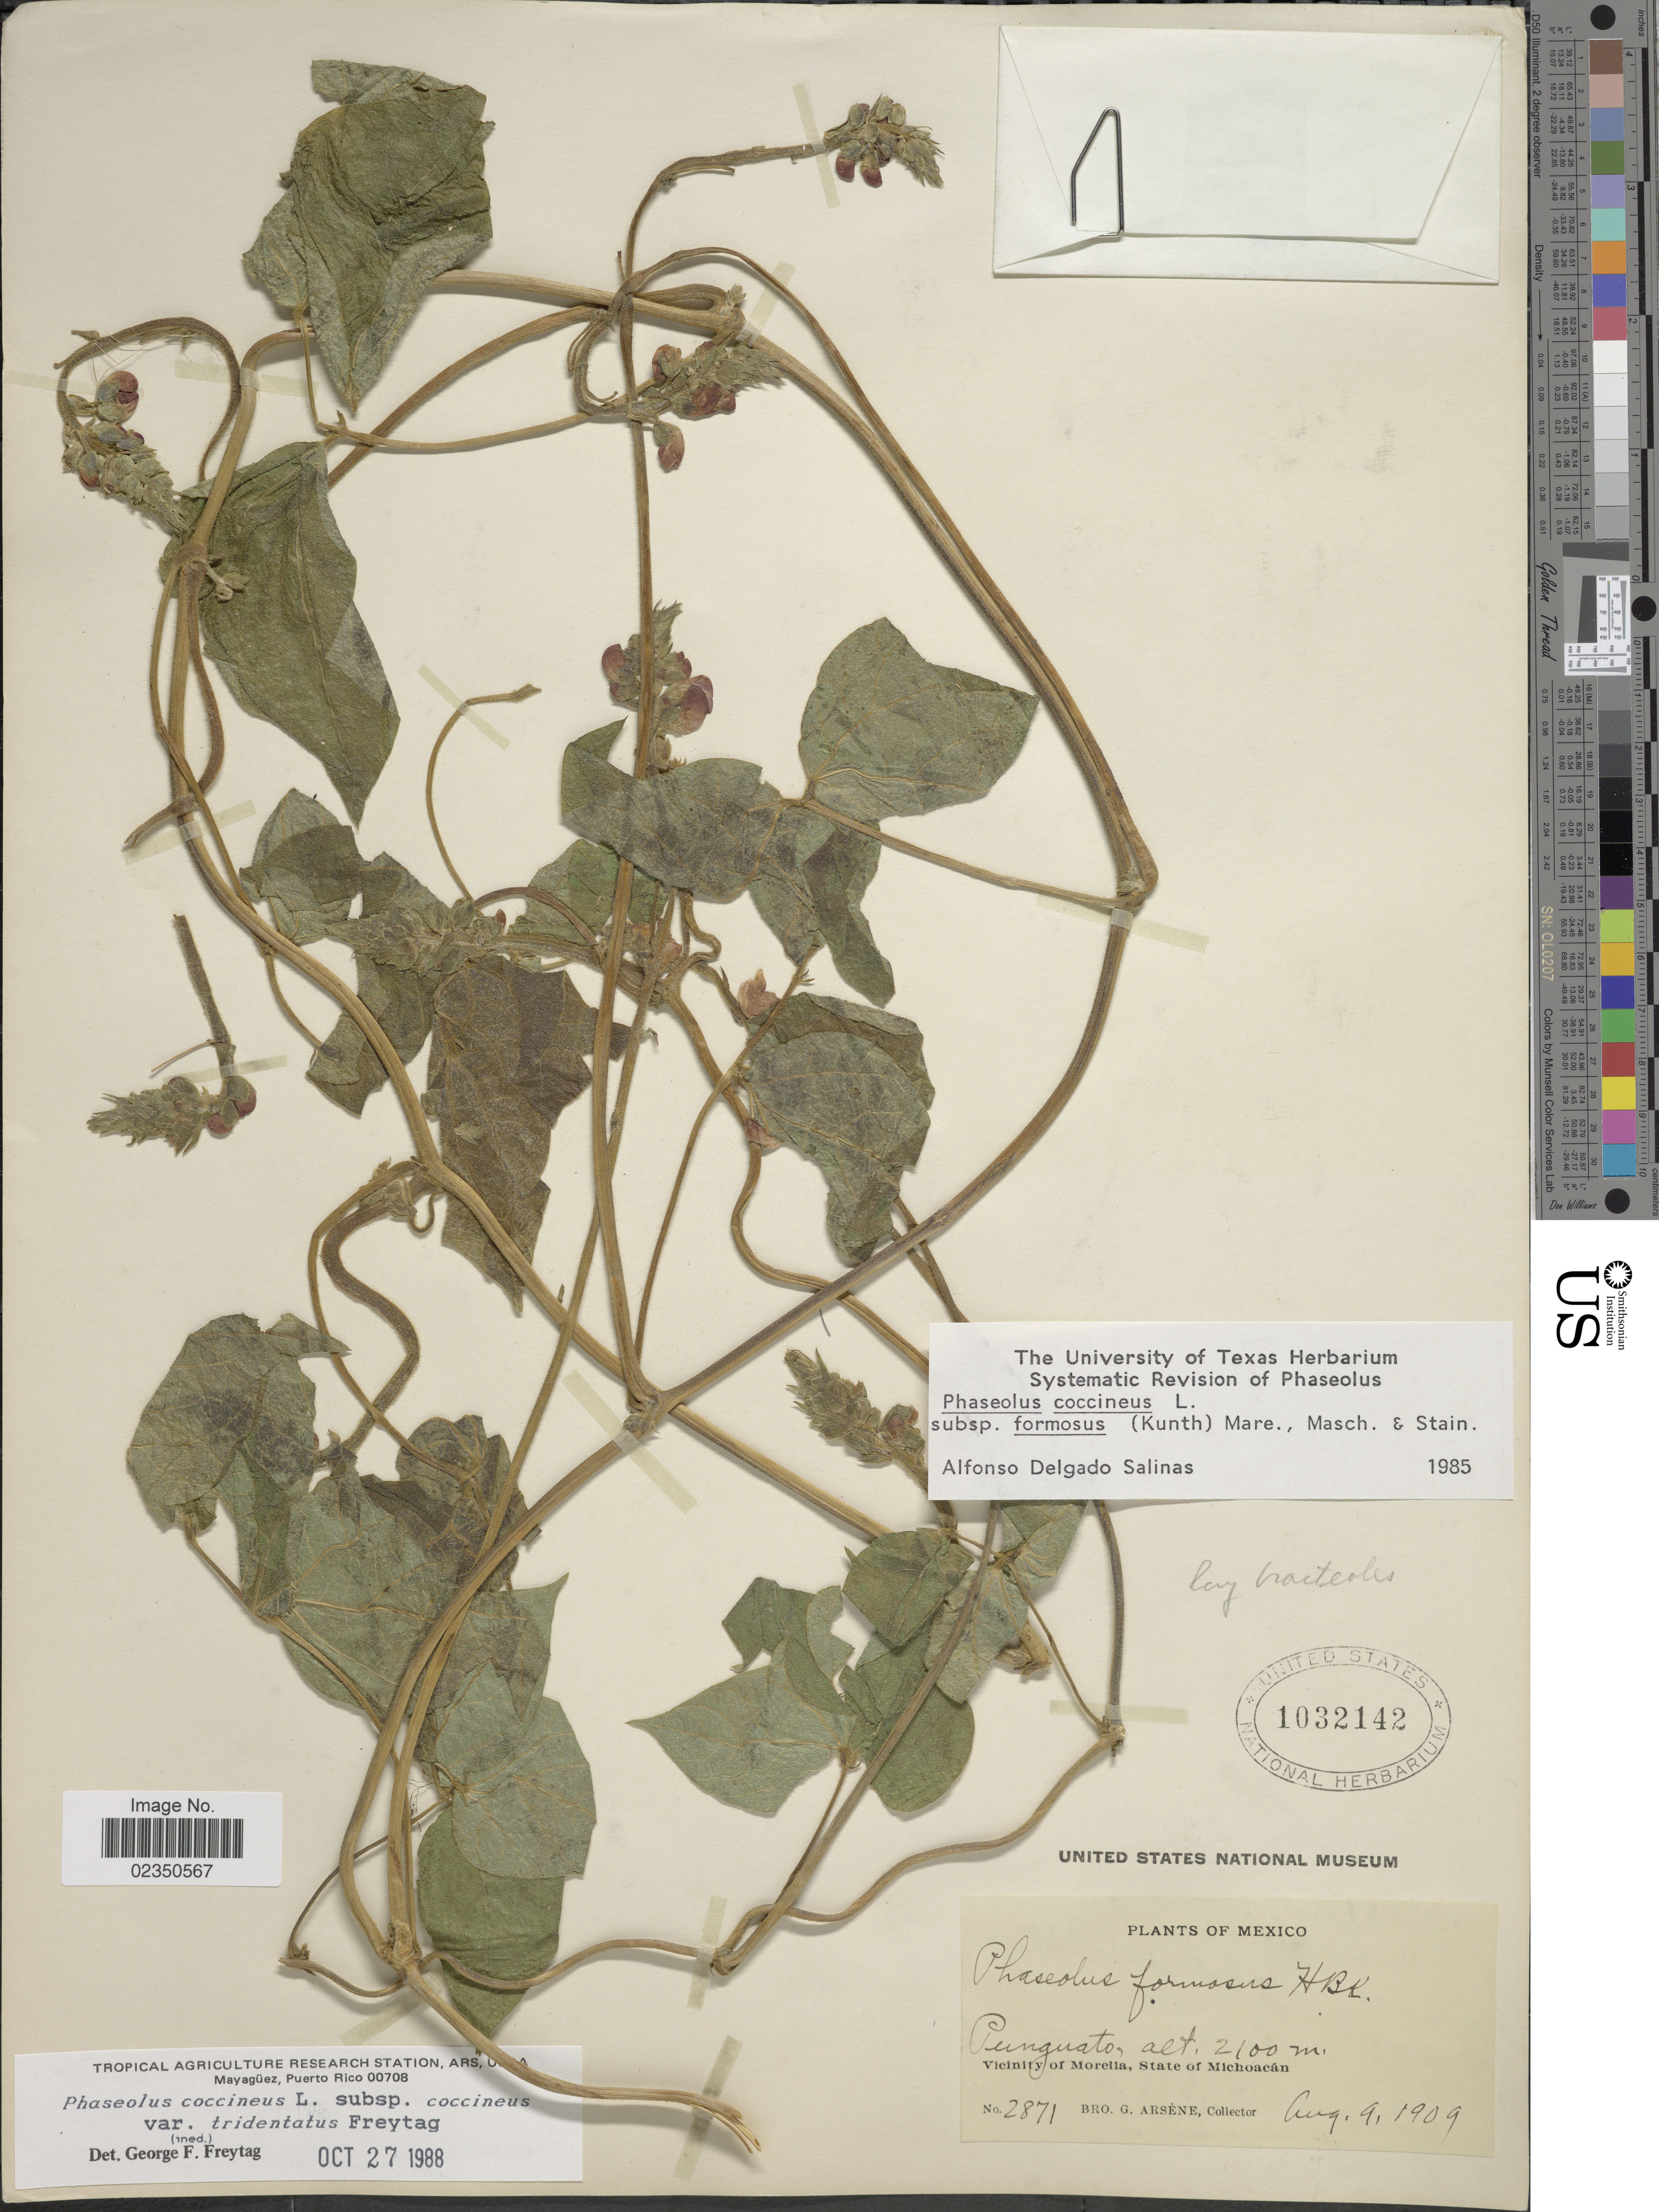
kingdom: Plantae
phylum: Tracheophyta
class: Magnoliopsida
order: Fabales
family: Fabaceae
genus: Phaseolus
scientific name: Phaseolus coccineus var. tridentatus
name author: Freytag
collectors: Bro. G. Arsène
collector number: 2871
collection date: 1909-08-09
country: Mexico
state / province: Michoacán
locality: Punguato, Vicinity of Morelia.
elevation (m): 2100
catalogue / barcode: US 1032142